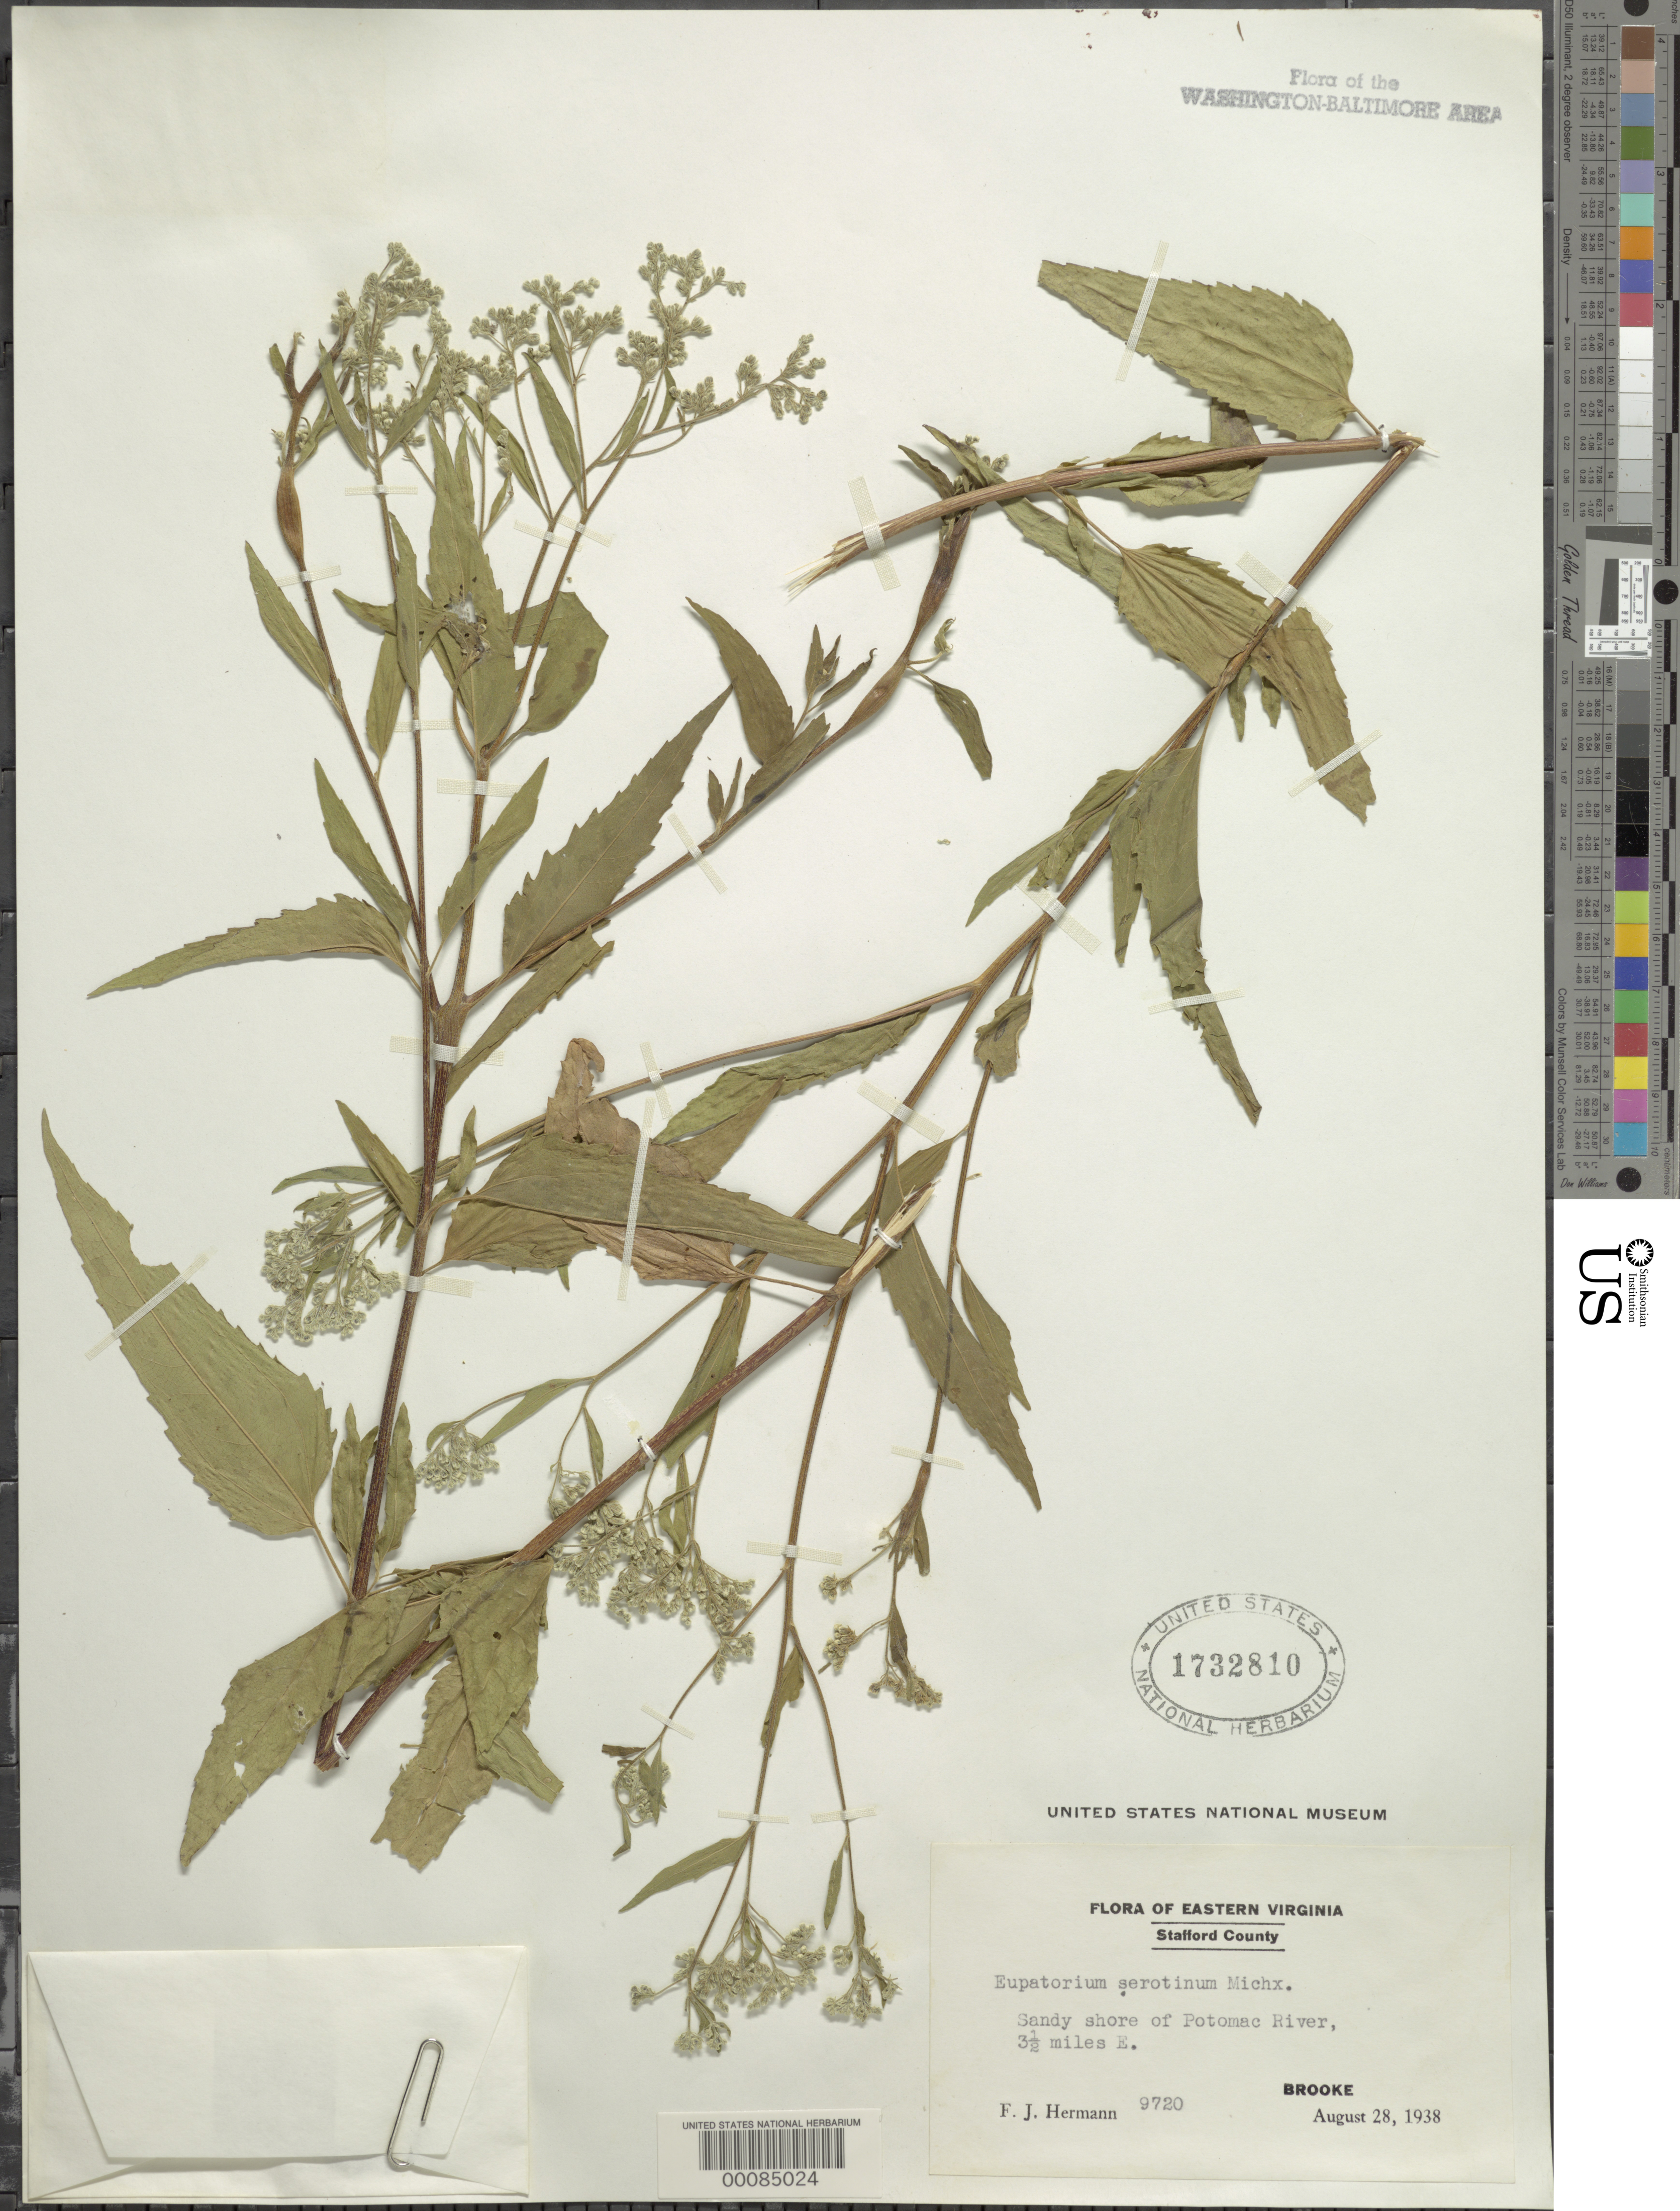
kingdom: Plantae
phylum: Tracheophyta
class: Magnoliopsida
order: Asterales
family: Asteraceae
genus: Eupatorium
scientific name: Eupatorium serotinum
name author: Michx.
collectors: F. J. Hermann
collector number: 9720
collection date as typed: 28 Aug 1938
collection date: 1938-08-28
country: United States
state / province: Virginia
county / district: Stafford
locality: Potomac River east of Brooke C. & O. Canal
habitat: Sandy shore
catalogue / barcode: US 1732810